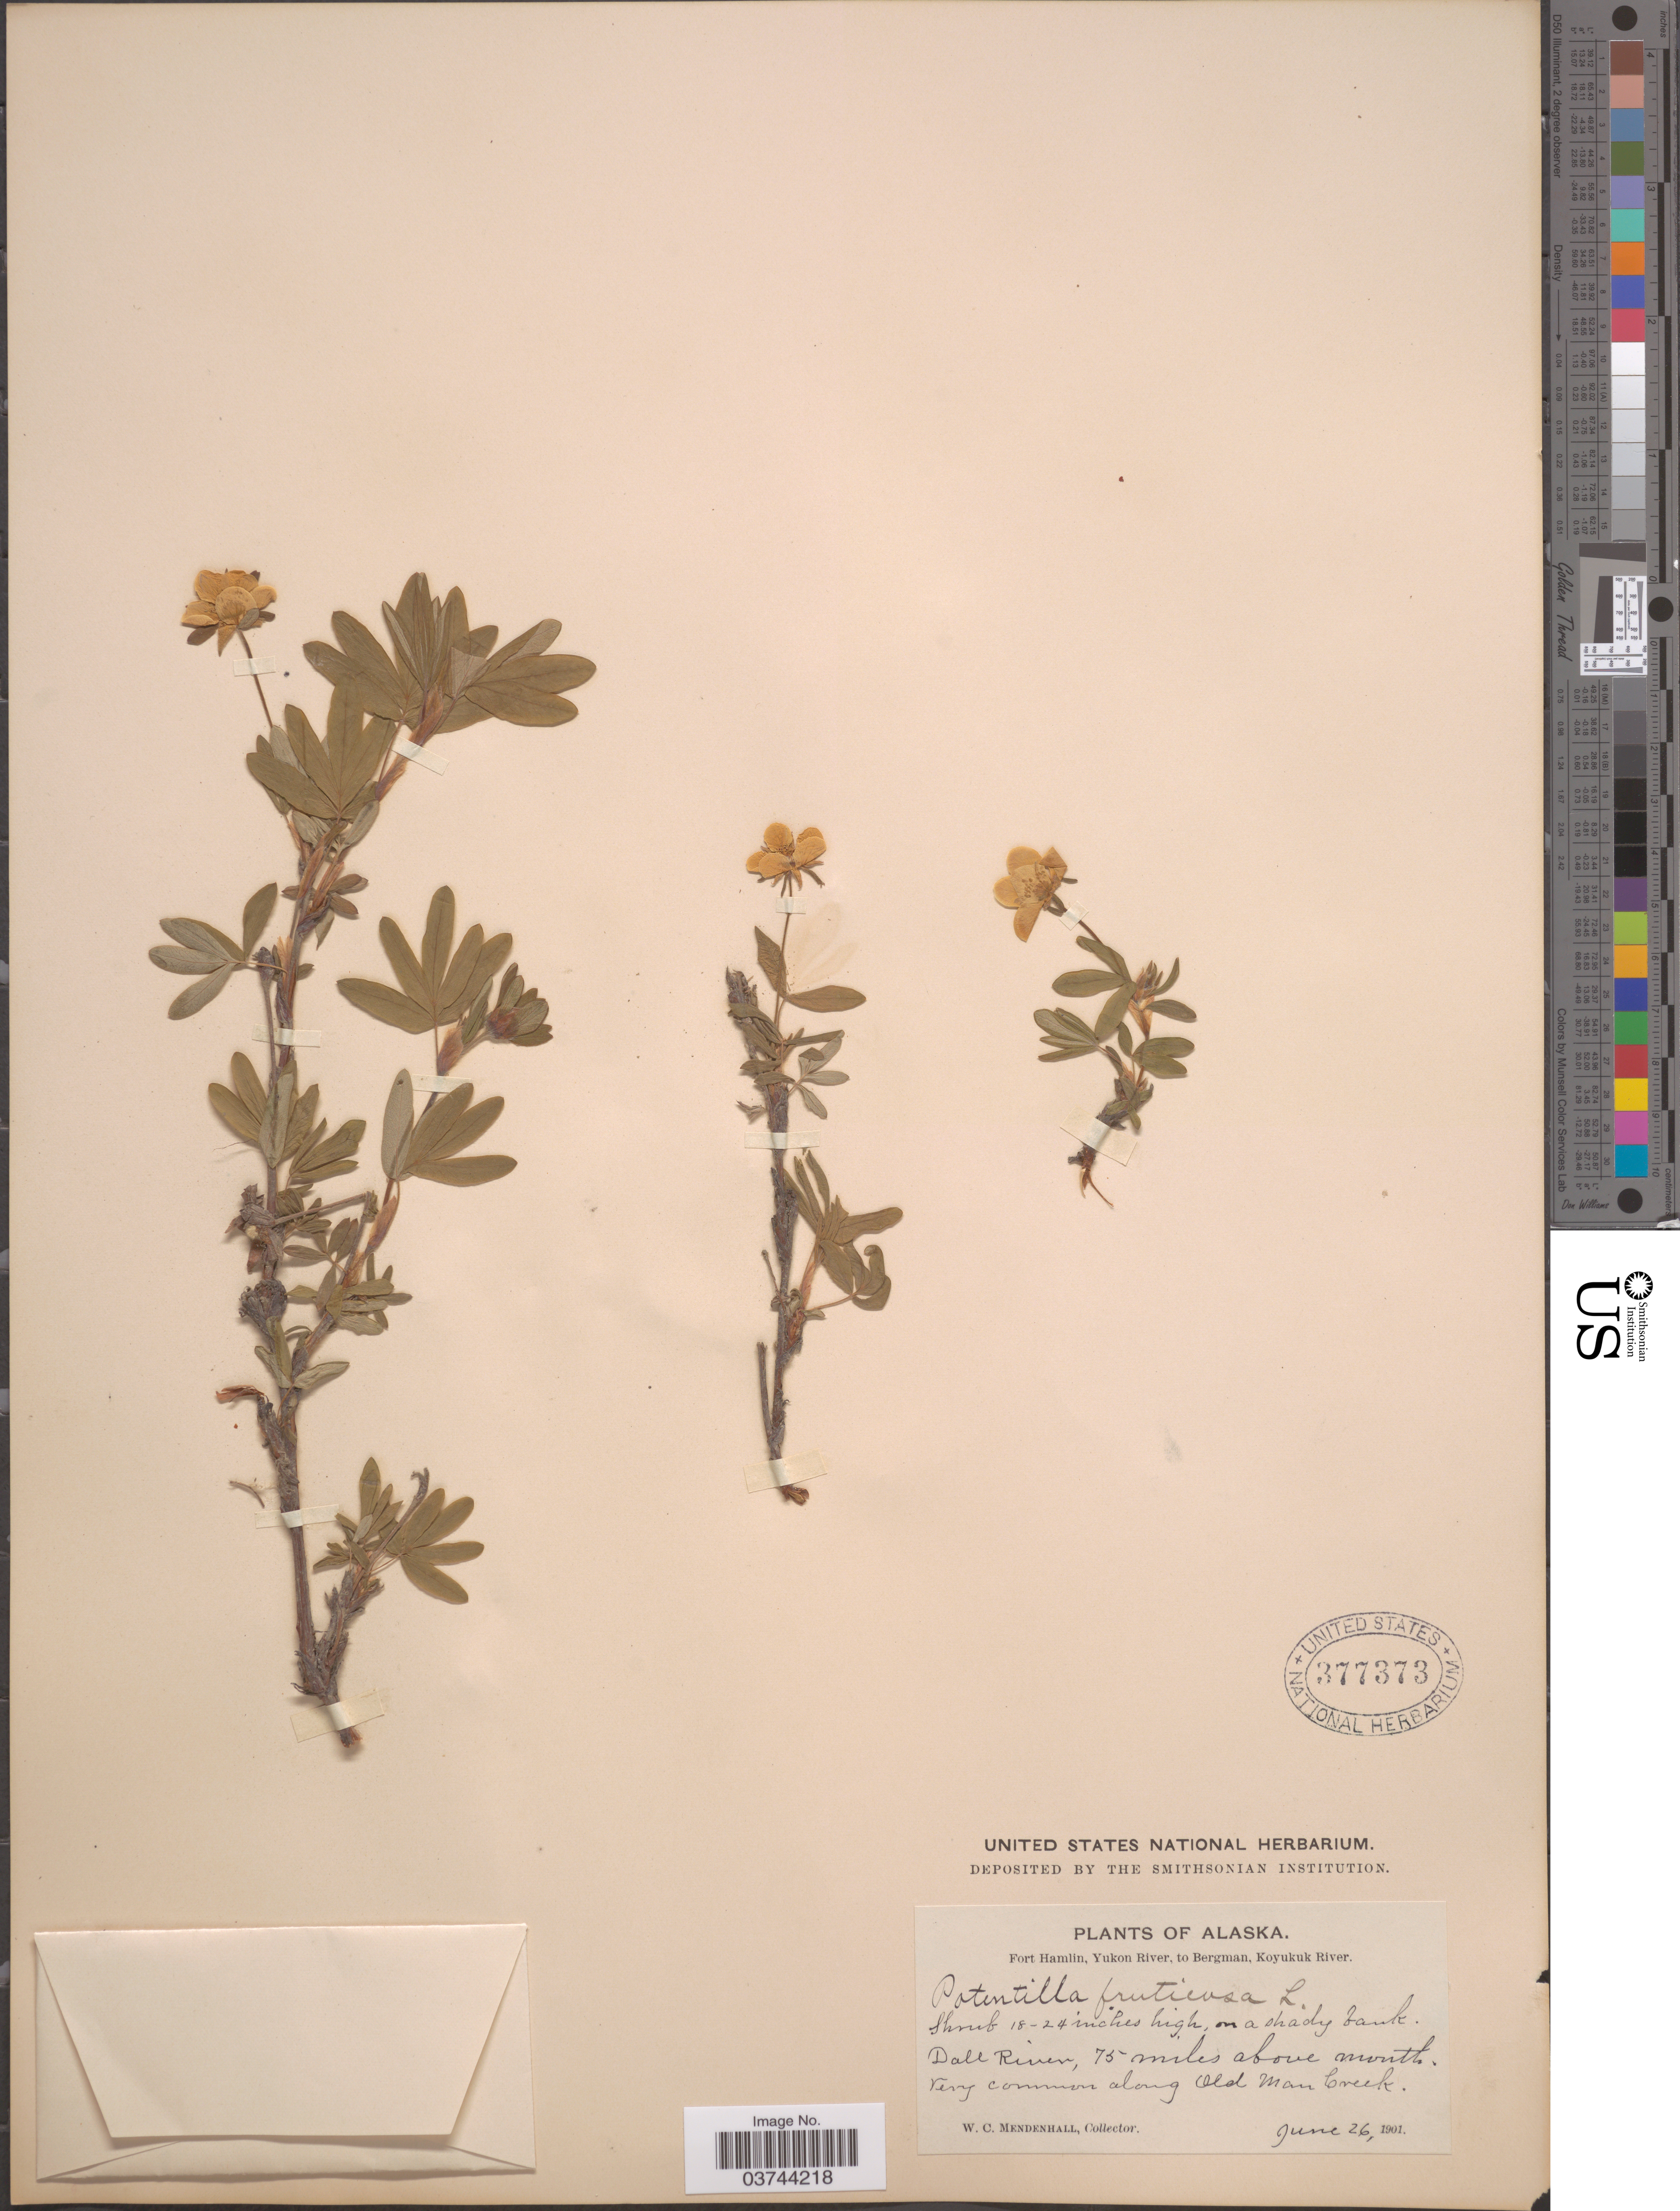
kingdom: Plantae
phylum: Tracheophyta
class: Magnoliopsida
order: Rosales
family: Rosaceae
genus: Dasiphora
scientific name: Dasiphora fruticosa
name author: (L.) Rydb.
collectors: W. Mendenhall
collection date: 1901-06-26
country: United States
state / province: Alaska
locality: Fort Hamlin, Yukon River, to Bergman, Koyukuk River. Dall River, 75 miles above mouth. Very common along Old Man Creek.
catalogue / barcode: US 377373